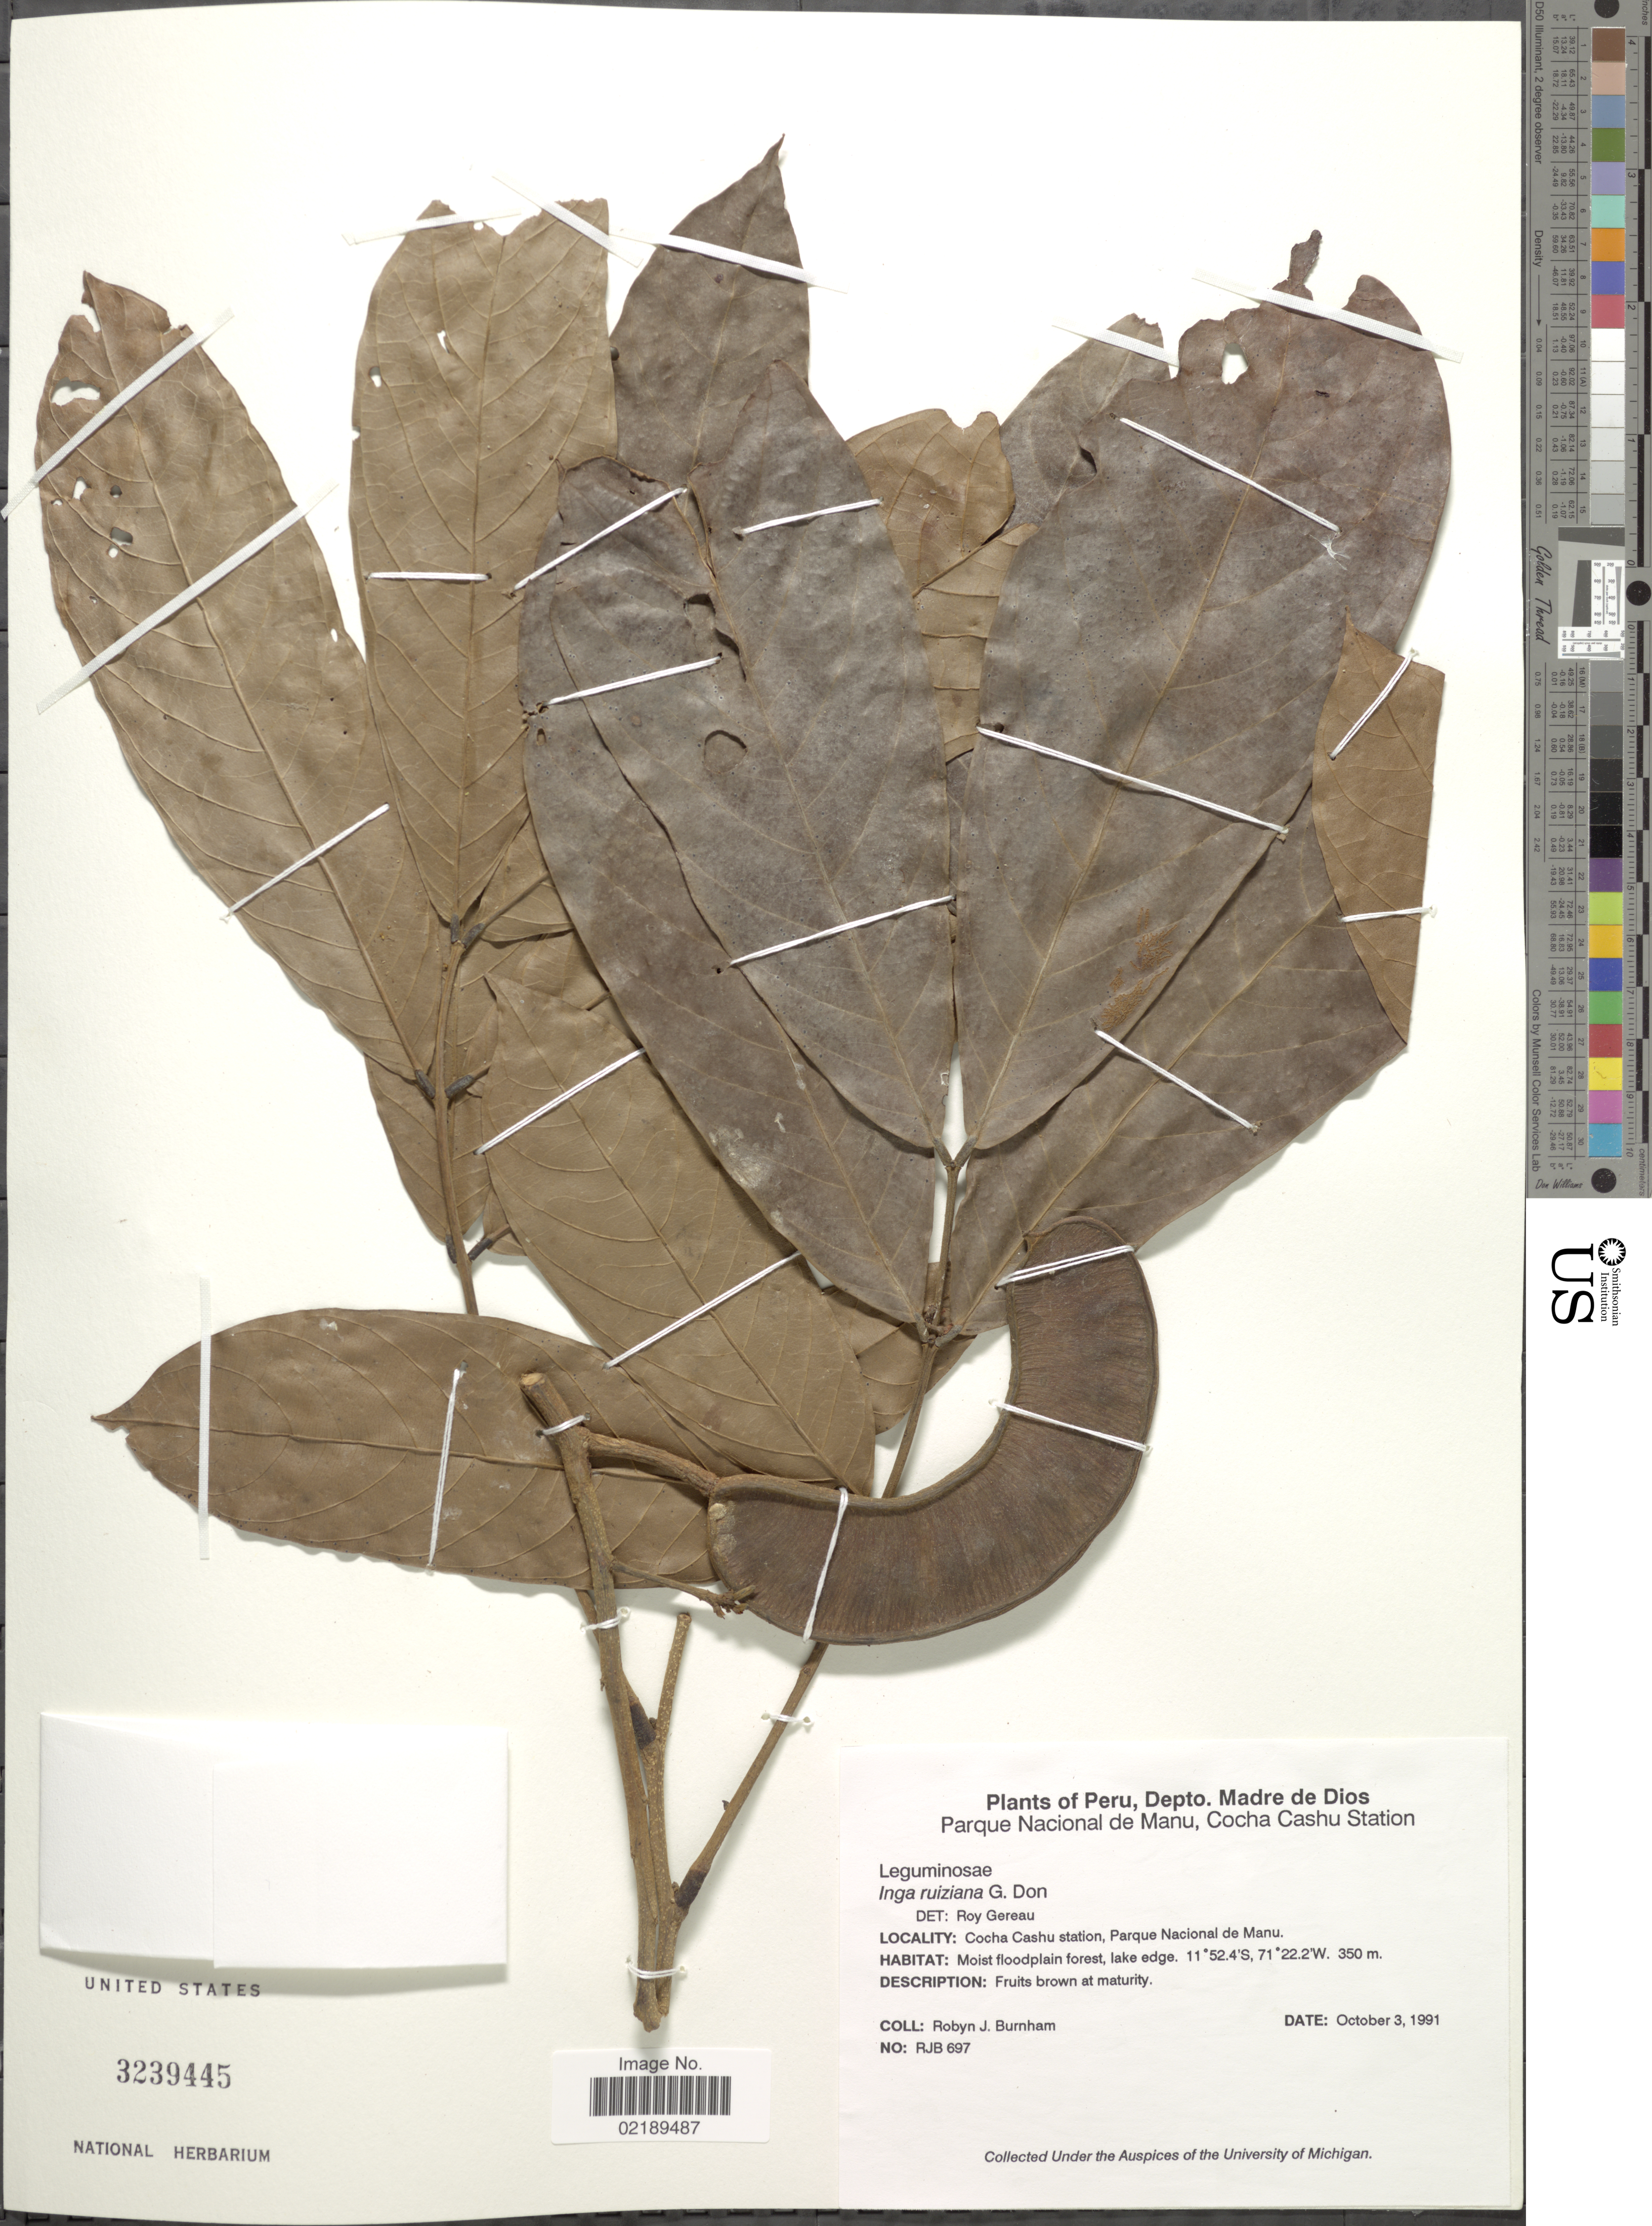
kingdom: Plantae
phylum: Tracheophyta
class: Magnoliopsida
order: Fabales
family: Fabaceae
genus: Inga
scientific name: Inga ruiziana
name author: G. Don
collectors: R. J. Burnham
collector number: RJB 697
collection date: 1991-10-03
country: Peru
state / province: Madre de Dios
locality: Parque Nacional de Manu, Cocha Cashu Station, Parque Nacional de Manu.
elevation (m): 350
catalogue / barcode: US 3239445